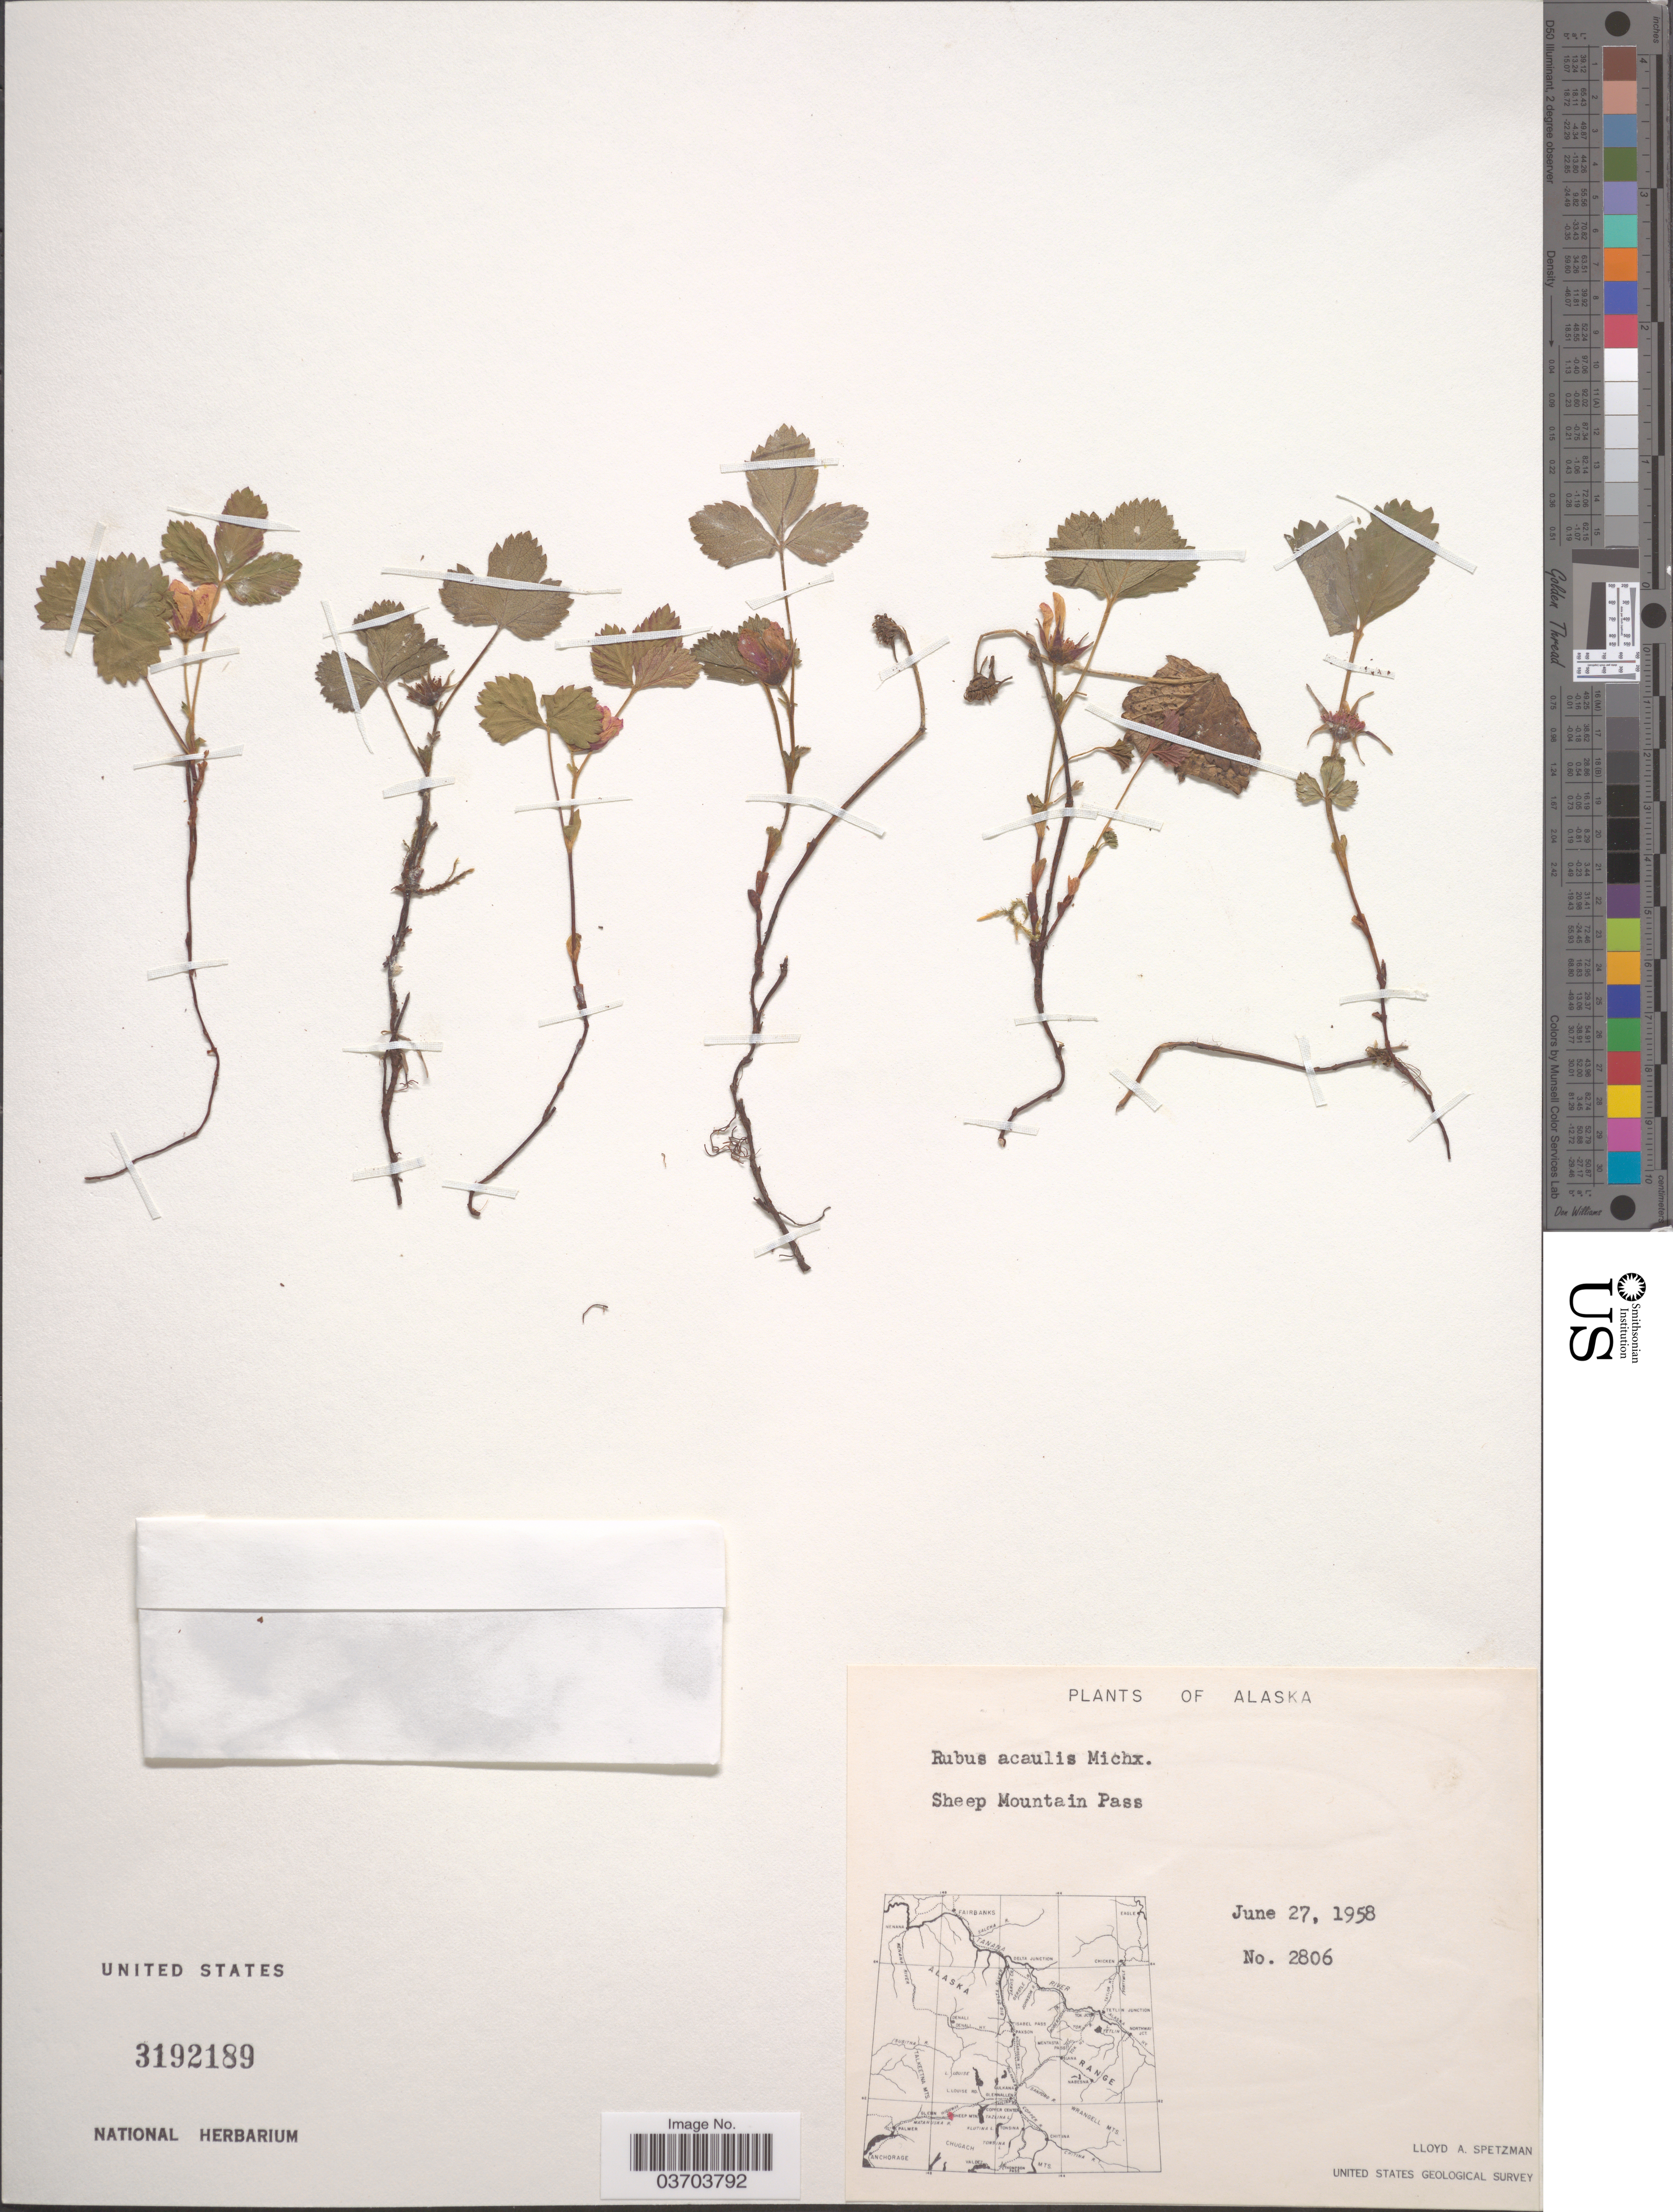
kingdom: Plantae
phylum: Tracheophyta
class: Magnoliopsida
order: Rosales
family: Rosaceae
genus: Rubus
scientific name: Rubus acaulis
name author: Michx.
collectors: L. Spetzman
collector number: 2806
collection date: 1958-06-27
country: United States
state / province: Alaska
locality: Sheep Mountain Pass.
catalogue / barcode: US 3192189